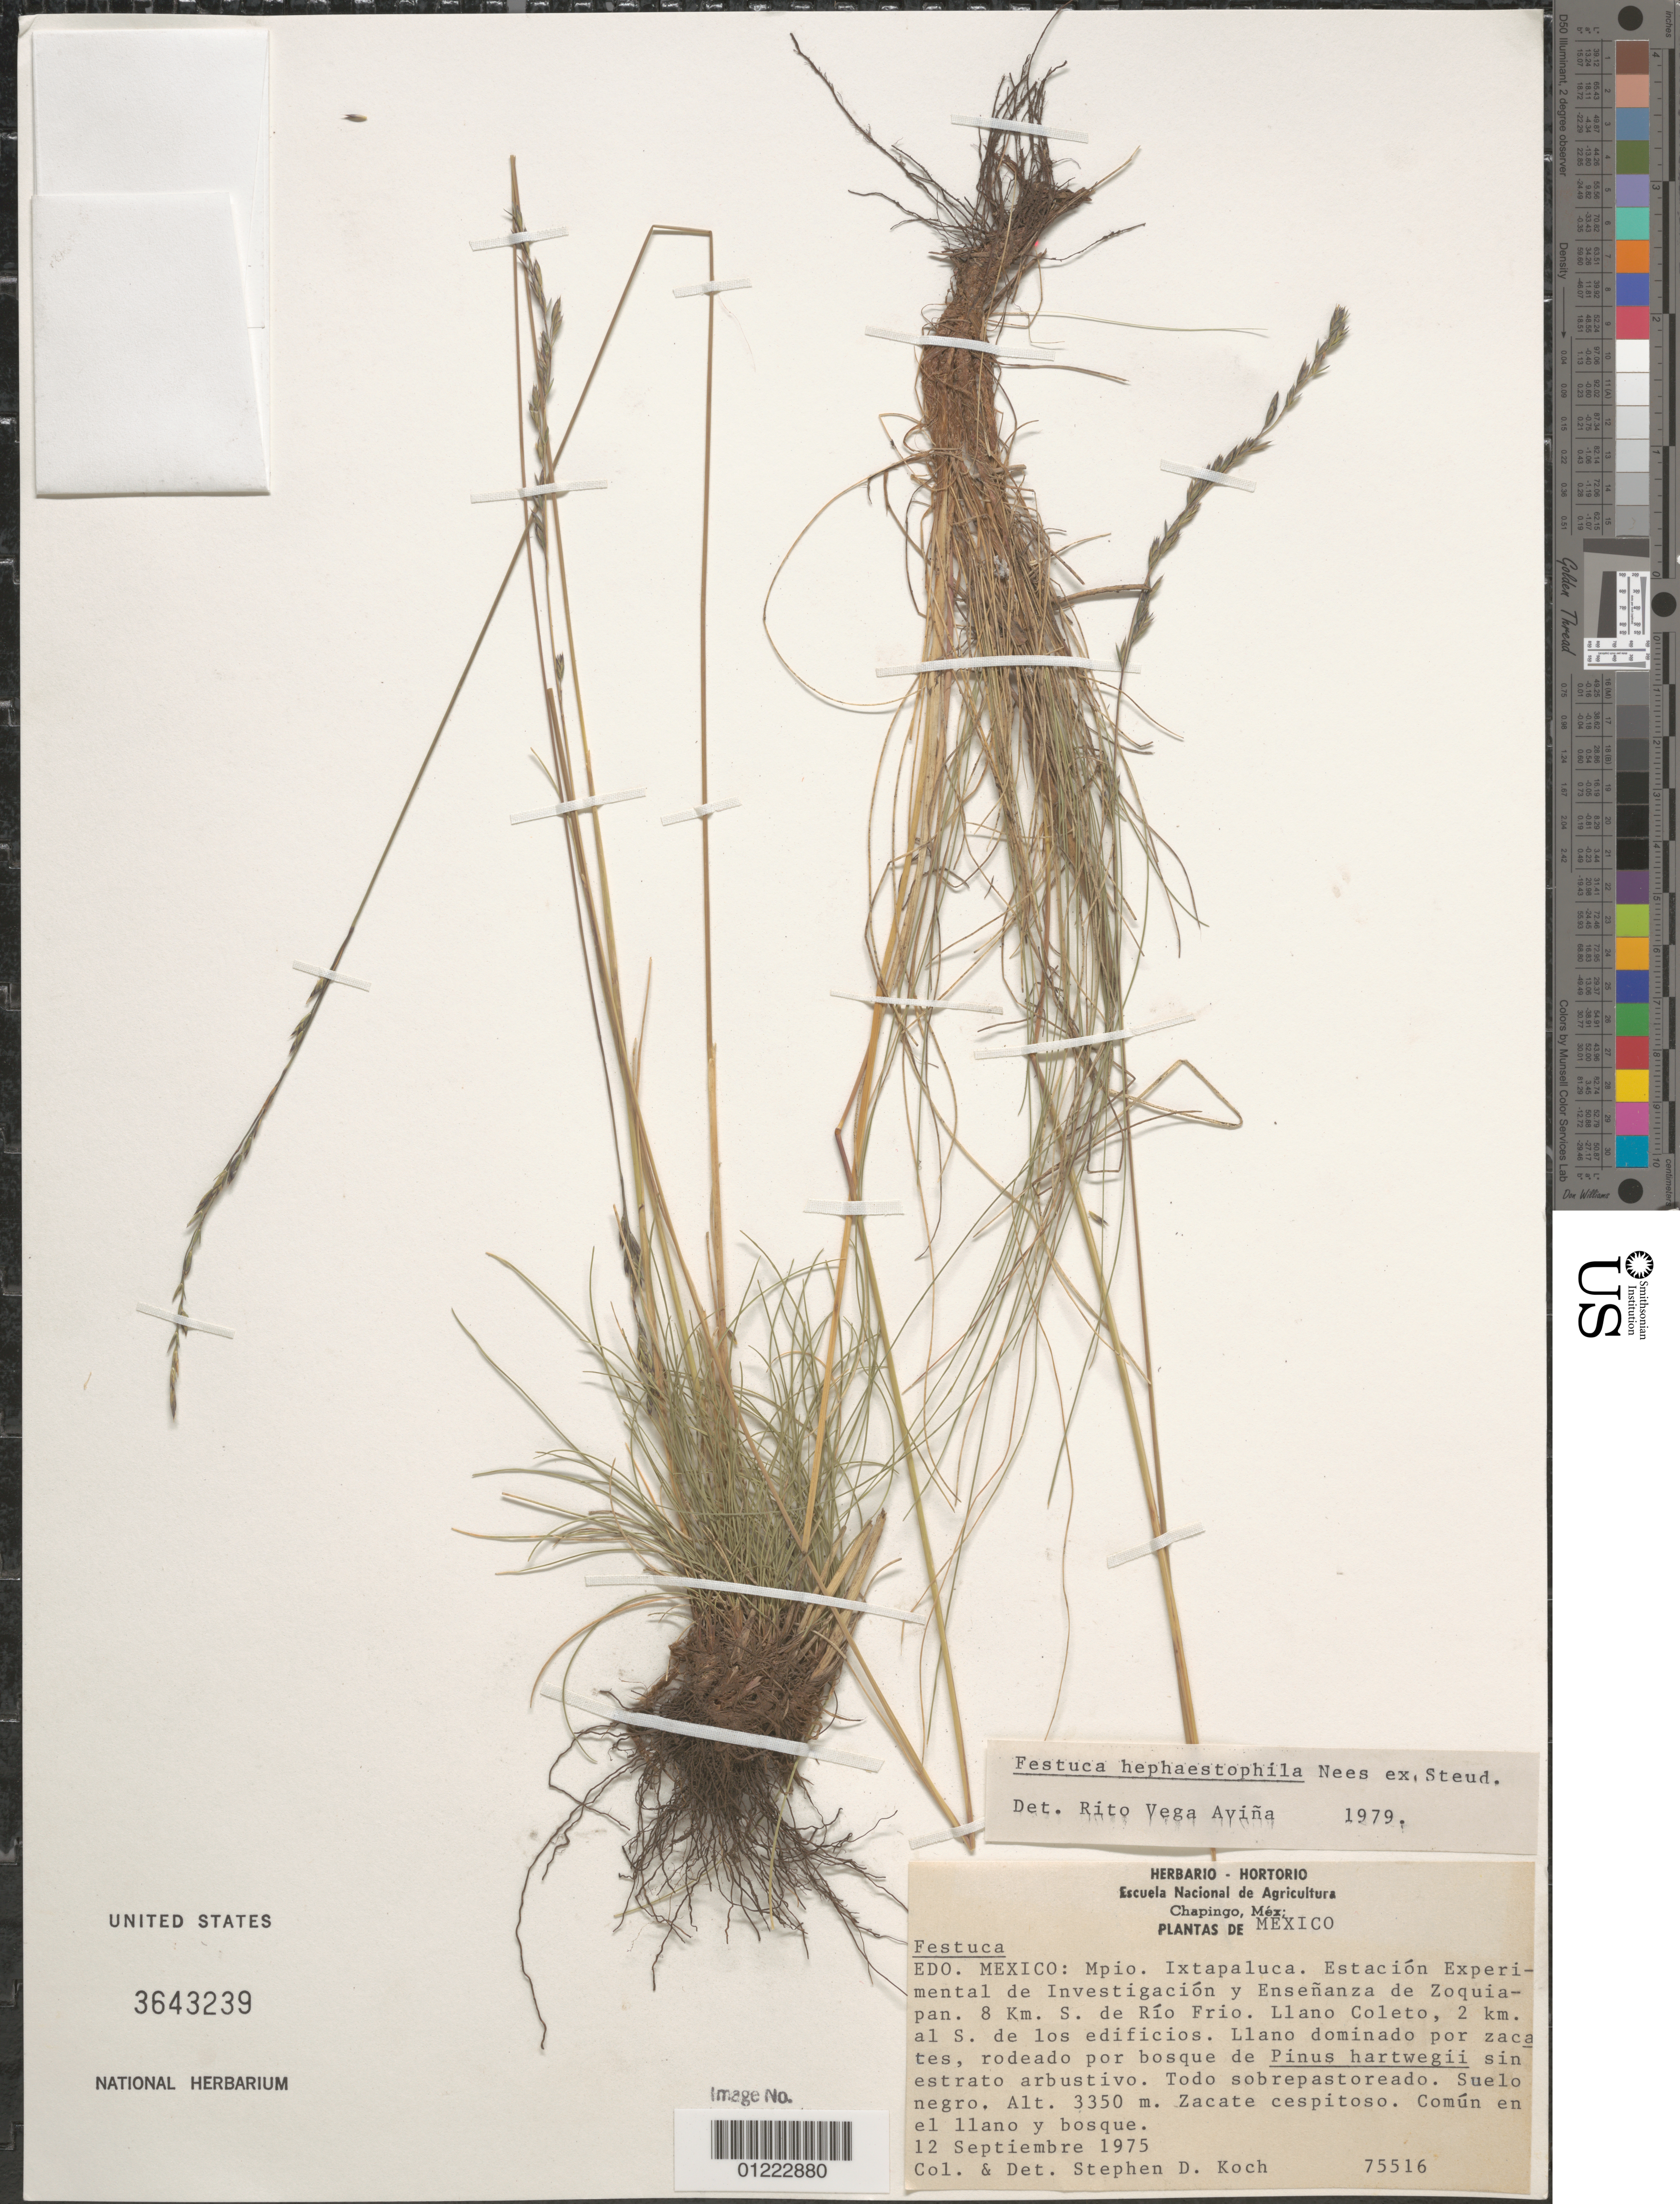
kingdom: Plantae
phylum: Tracheophyta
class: Liliopsida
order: Poales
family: Poaceae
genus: Festuca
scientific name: Festuca x hephaestophila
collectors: S. D. Koch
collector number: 75516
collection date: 1975-09-12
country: Mexico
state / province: México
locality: Mpio. Ixtapaluca. Estación Experimental de Investigación and Enseñanza de Zoquiapan. 8 Km. S. de Río Frió. Llano Coleto, 2 km. al S. de los edificios.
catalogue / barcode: US 3643239